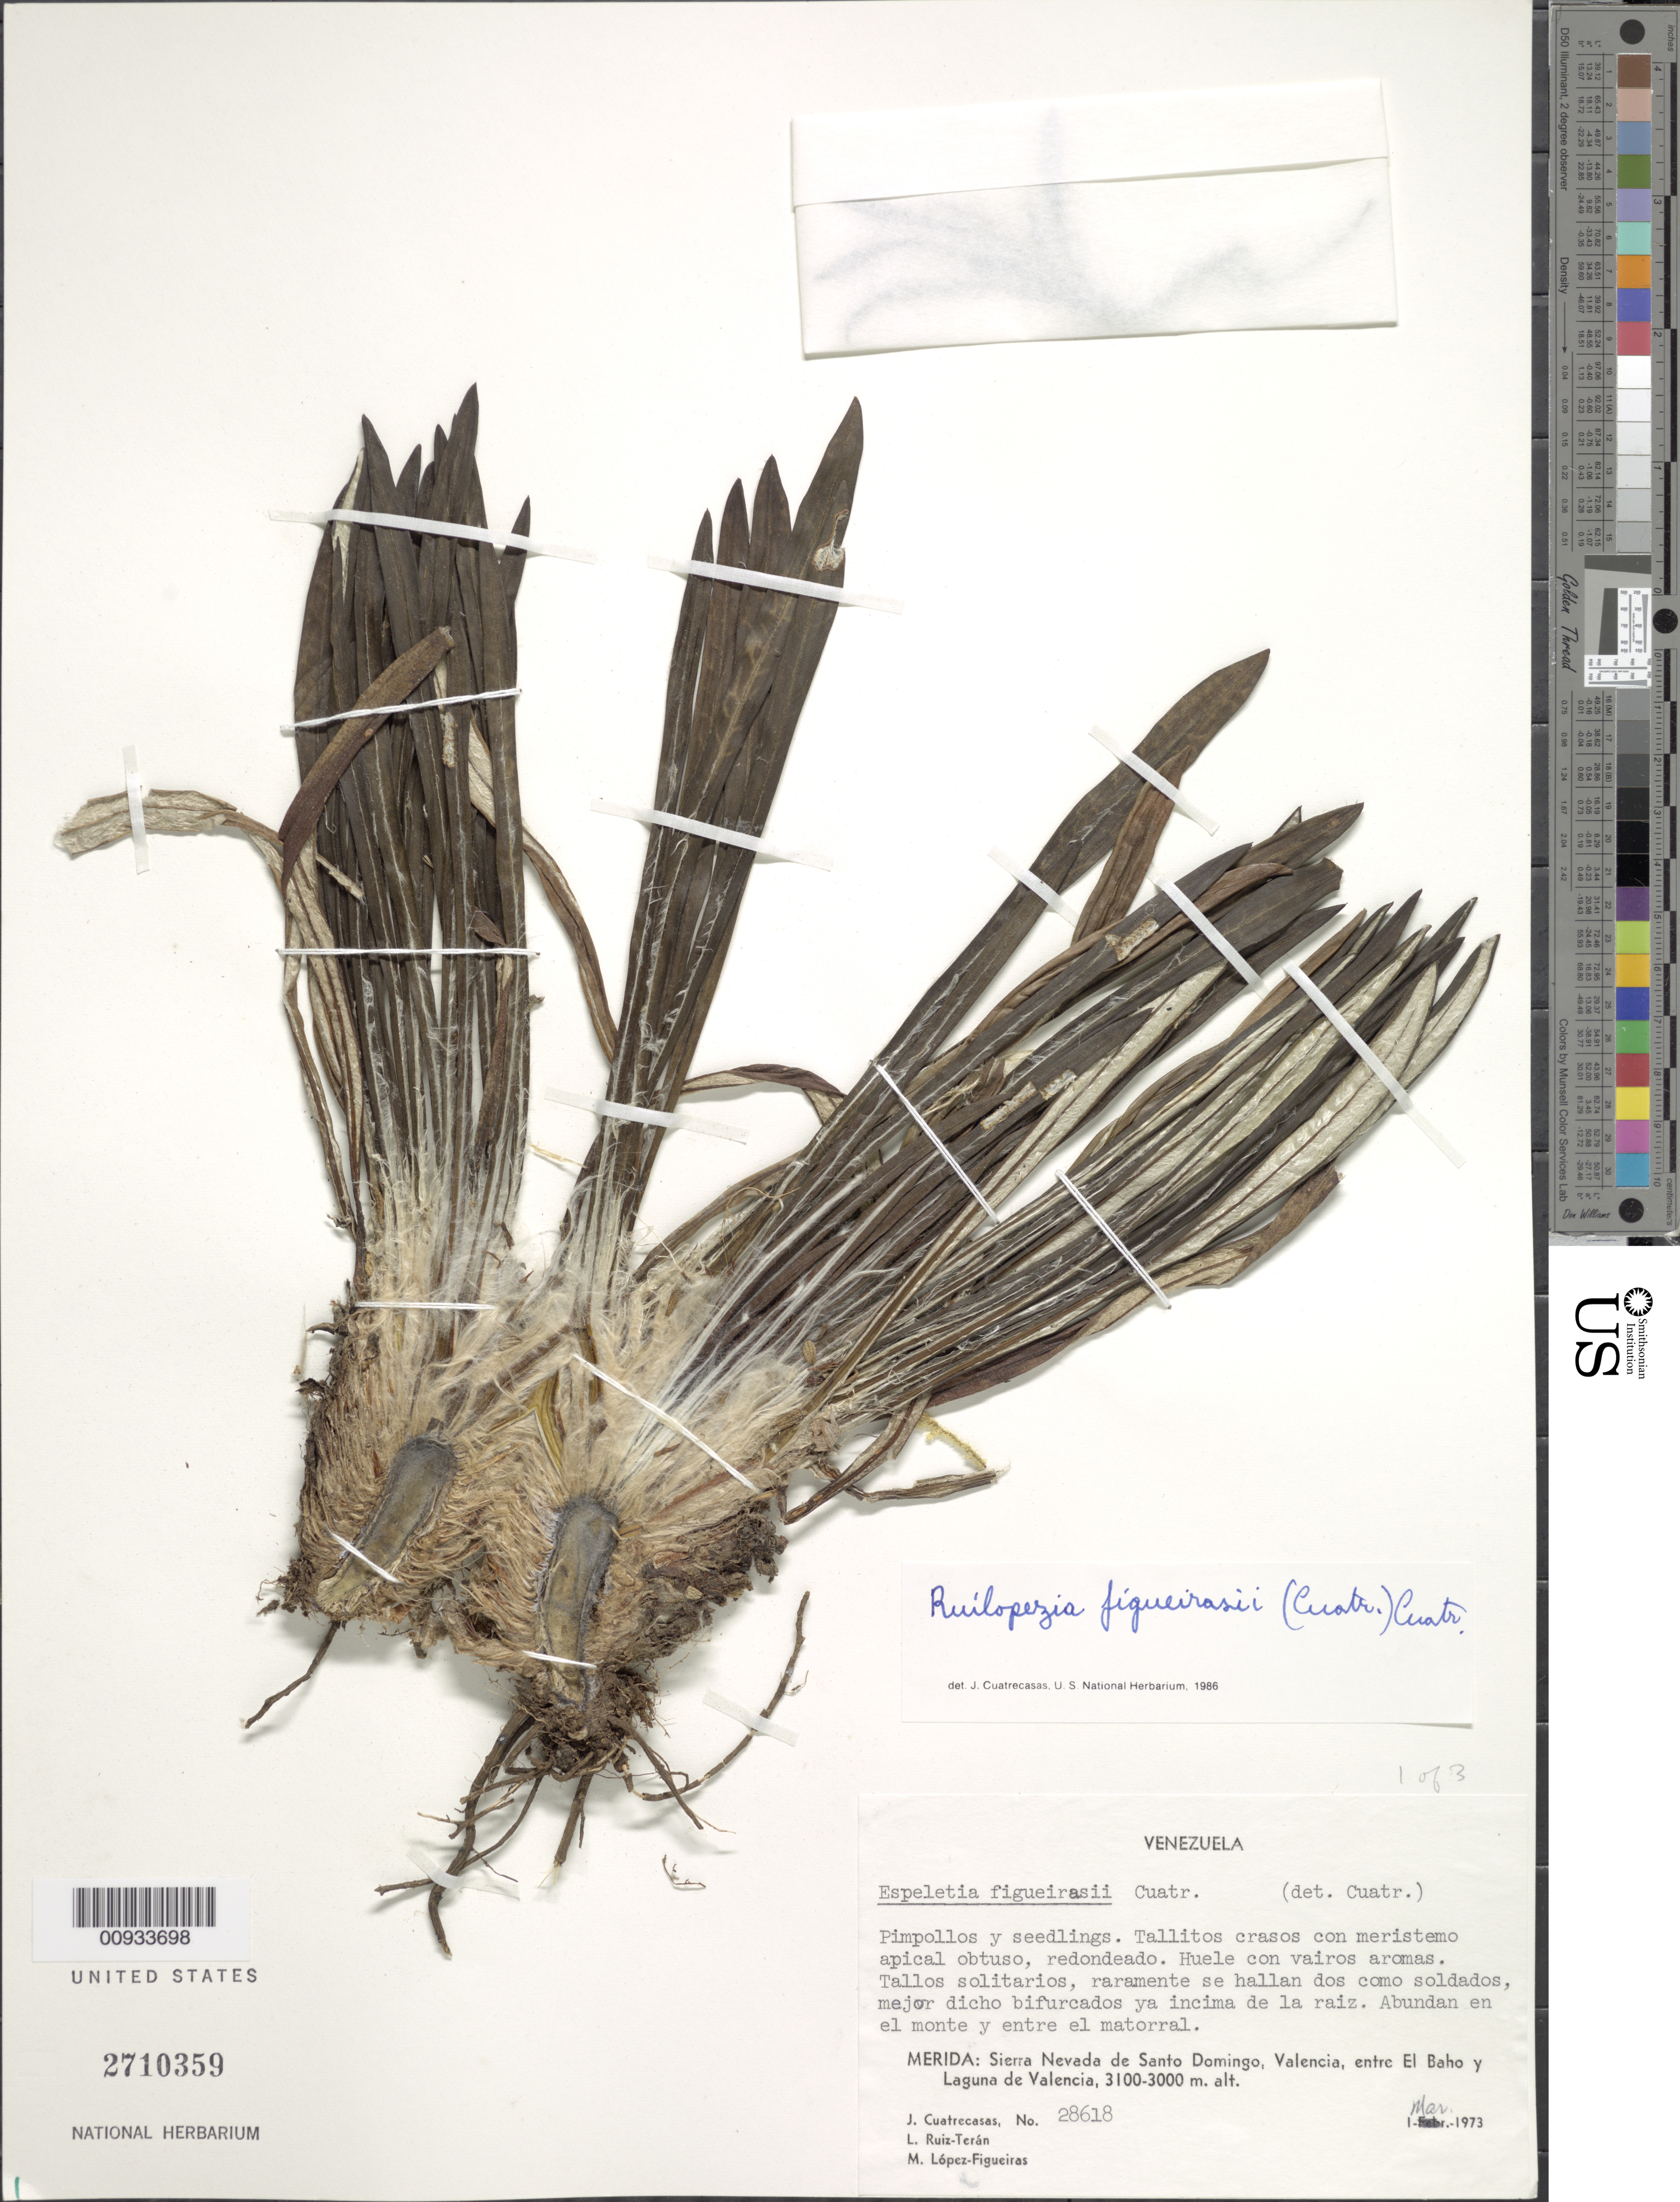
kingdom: Plantae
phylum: Tracheophyta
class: Magnoliopsida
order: Asterales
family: Asteraceae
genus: Ruilopezia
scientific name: Ruilopezia figueirasii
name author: (Cuatrec.) Cuatrec.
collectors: J. Cuatrecasas, L. E. Ruíz-Terán & M. López Figueiras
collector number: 28618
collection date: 1973-03-01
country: Venezuela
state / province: Mérida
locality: Sierra Nevada de Santo Domingo, Valencia, entre El Baho y Laguna de Valencia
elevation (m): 3000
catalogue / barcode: US 2710359